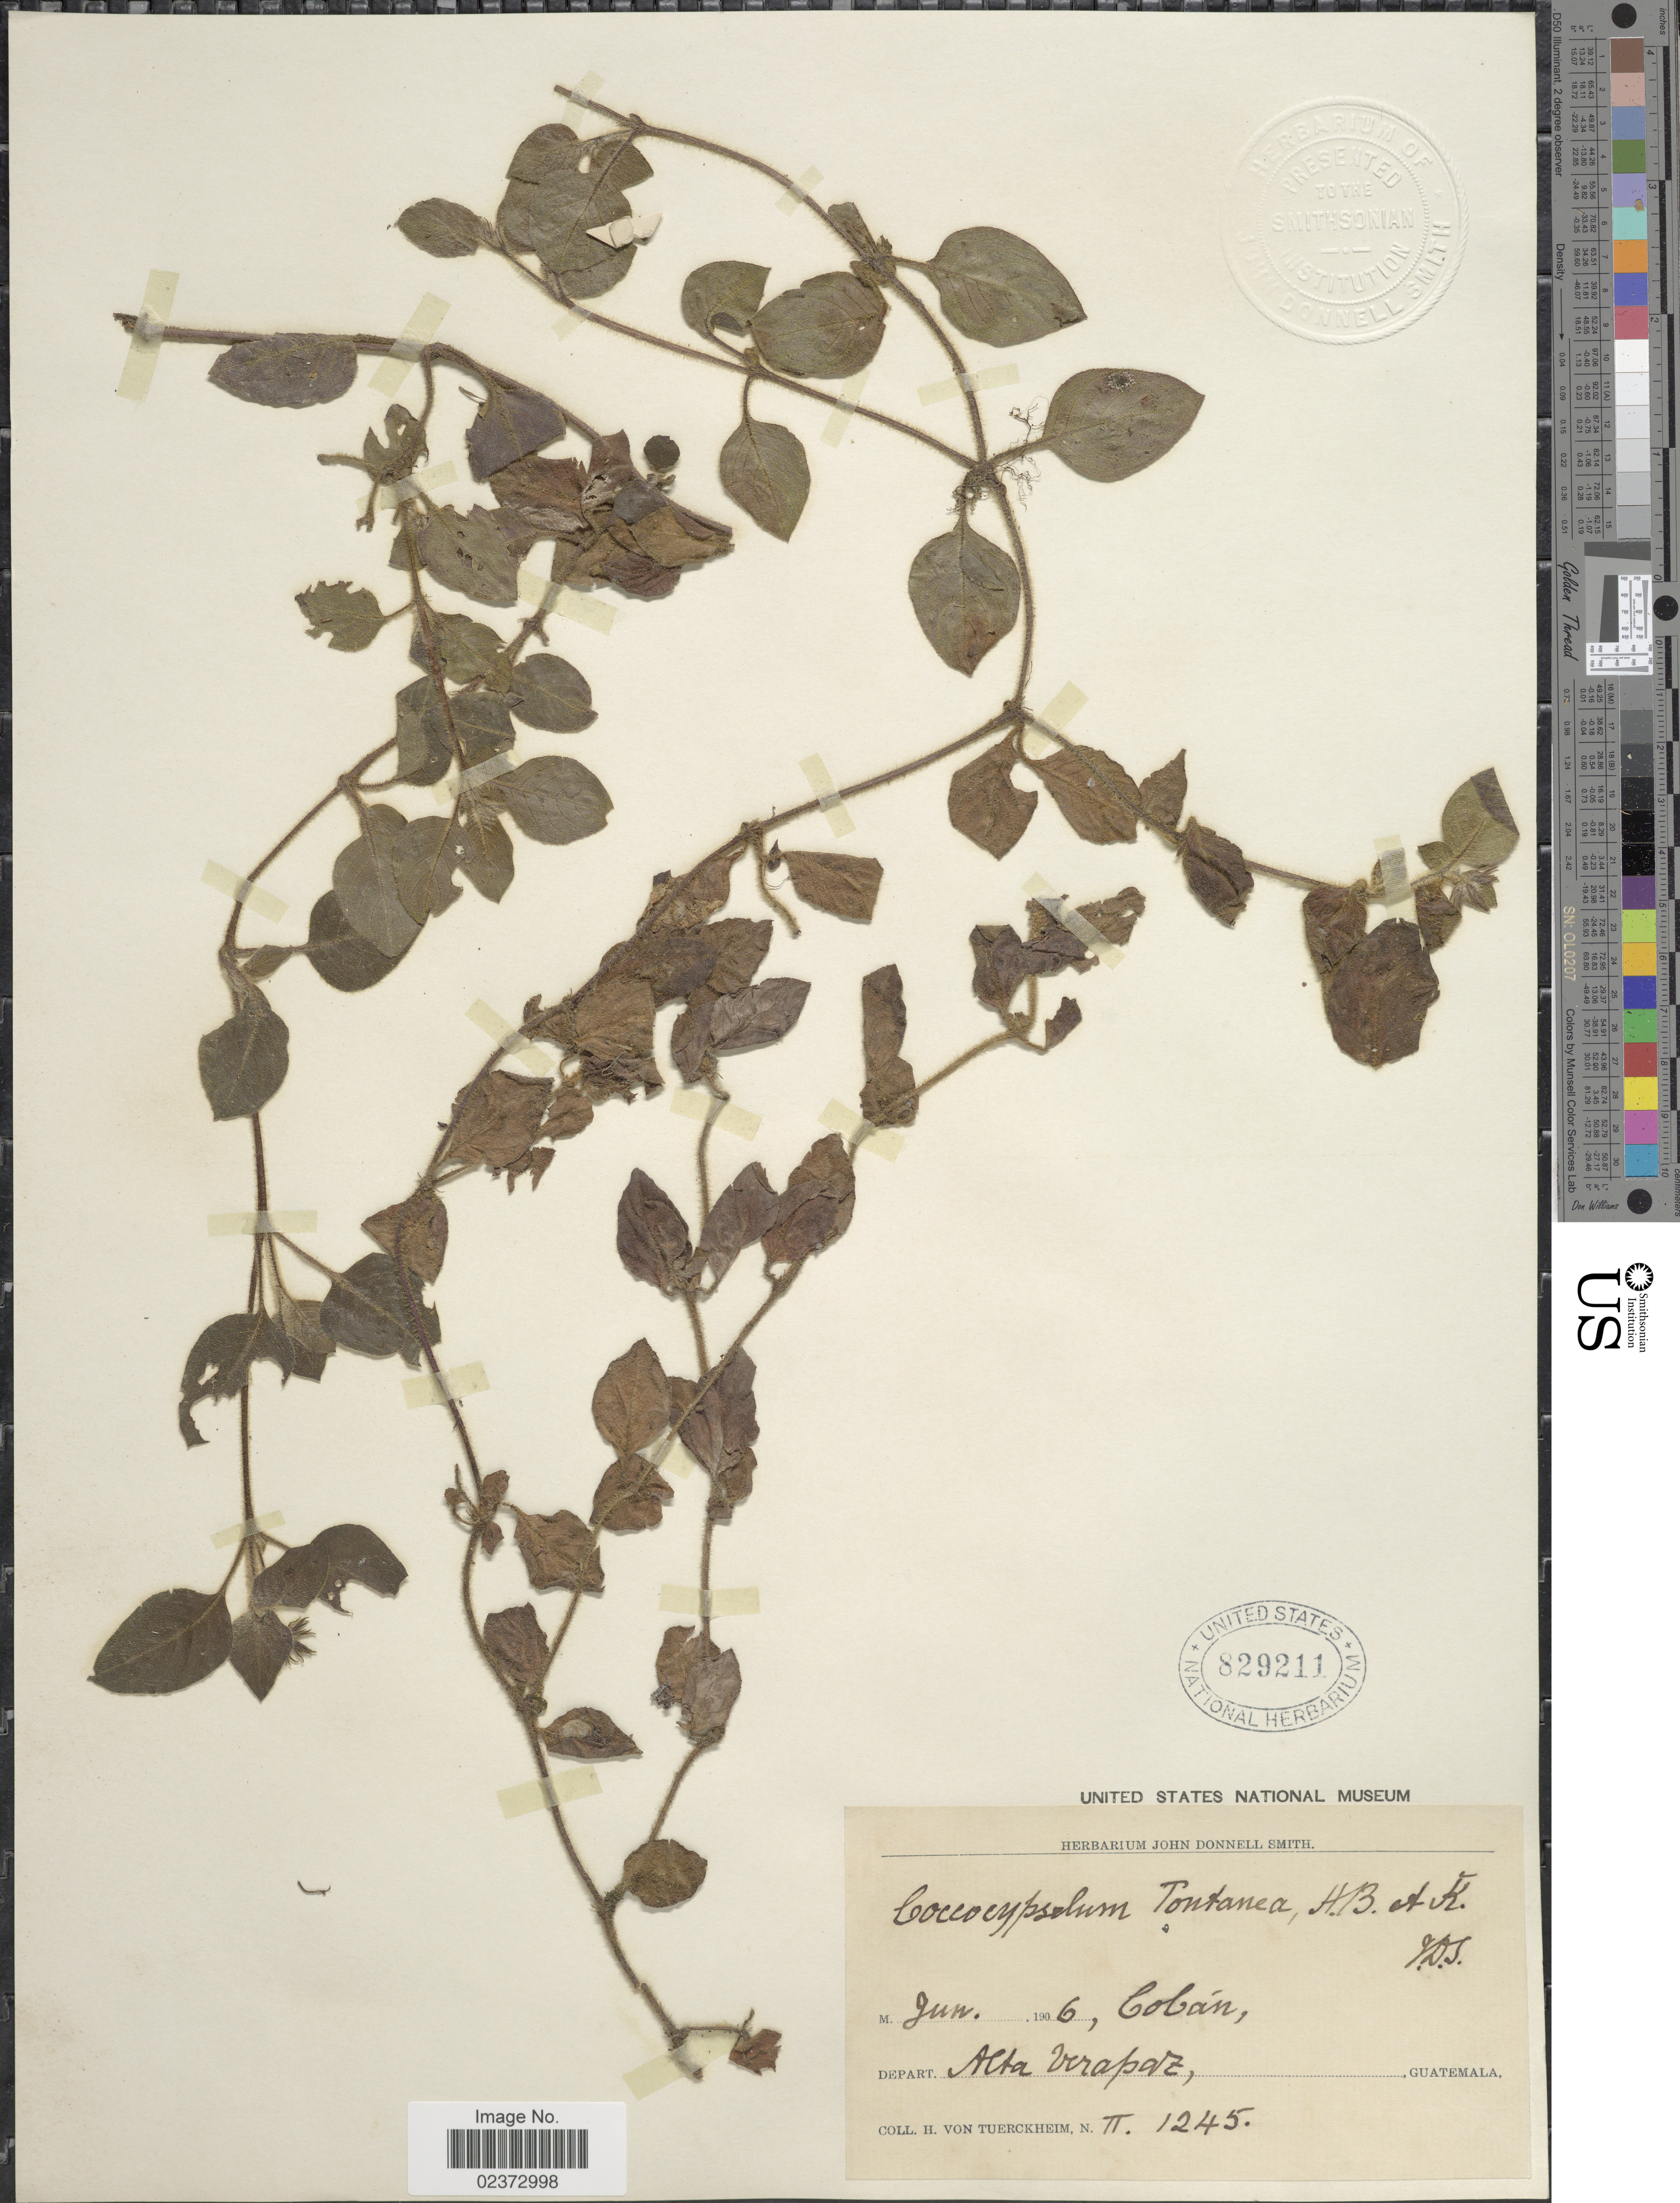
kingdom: Plantae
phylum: Tracheophyta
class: Magnoliopsida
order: Gentianales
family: Rubiaceae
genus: Coccocypselum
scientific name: Coccocypselum guianense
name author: (Aubl.) K. Schum.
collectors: H. von Türckheim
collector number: II 1245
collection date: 1906-06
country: Guatemala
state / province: Alta Verapaz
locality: Coban, Depart. Alta Verapaz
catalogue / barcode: US 829211